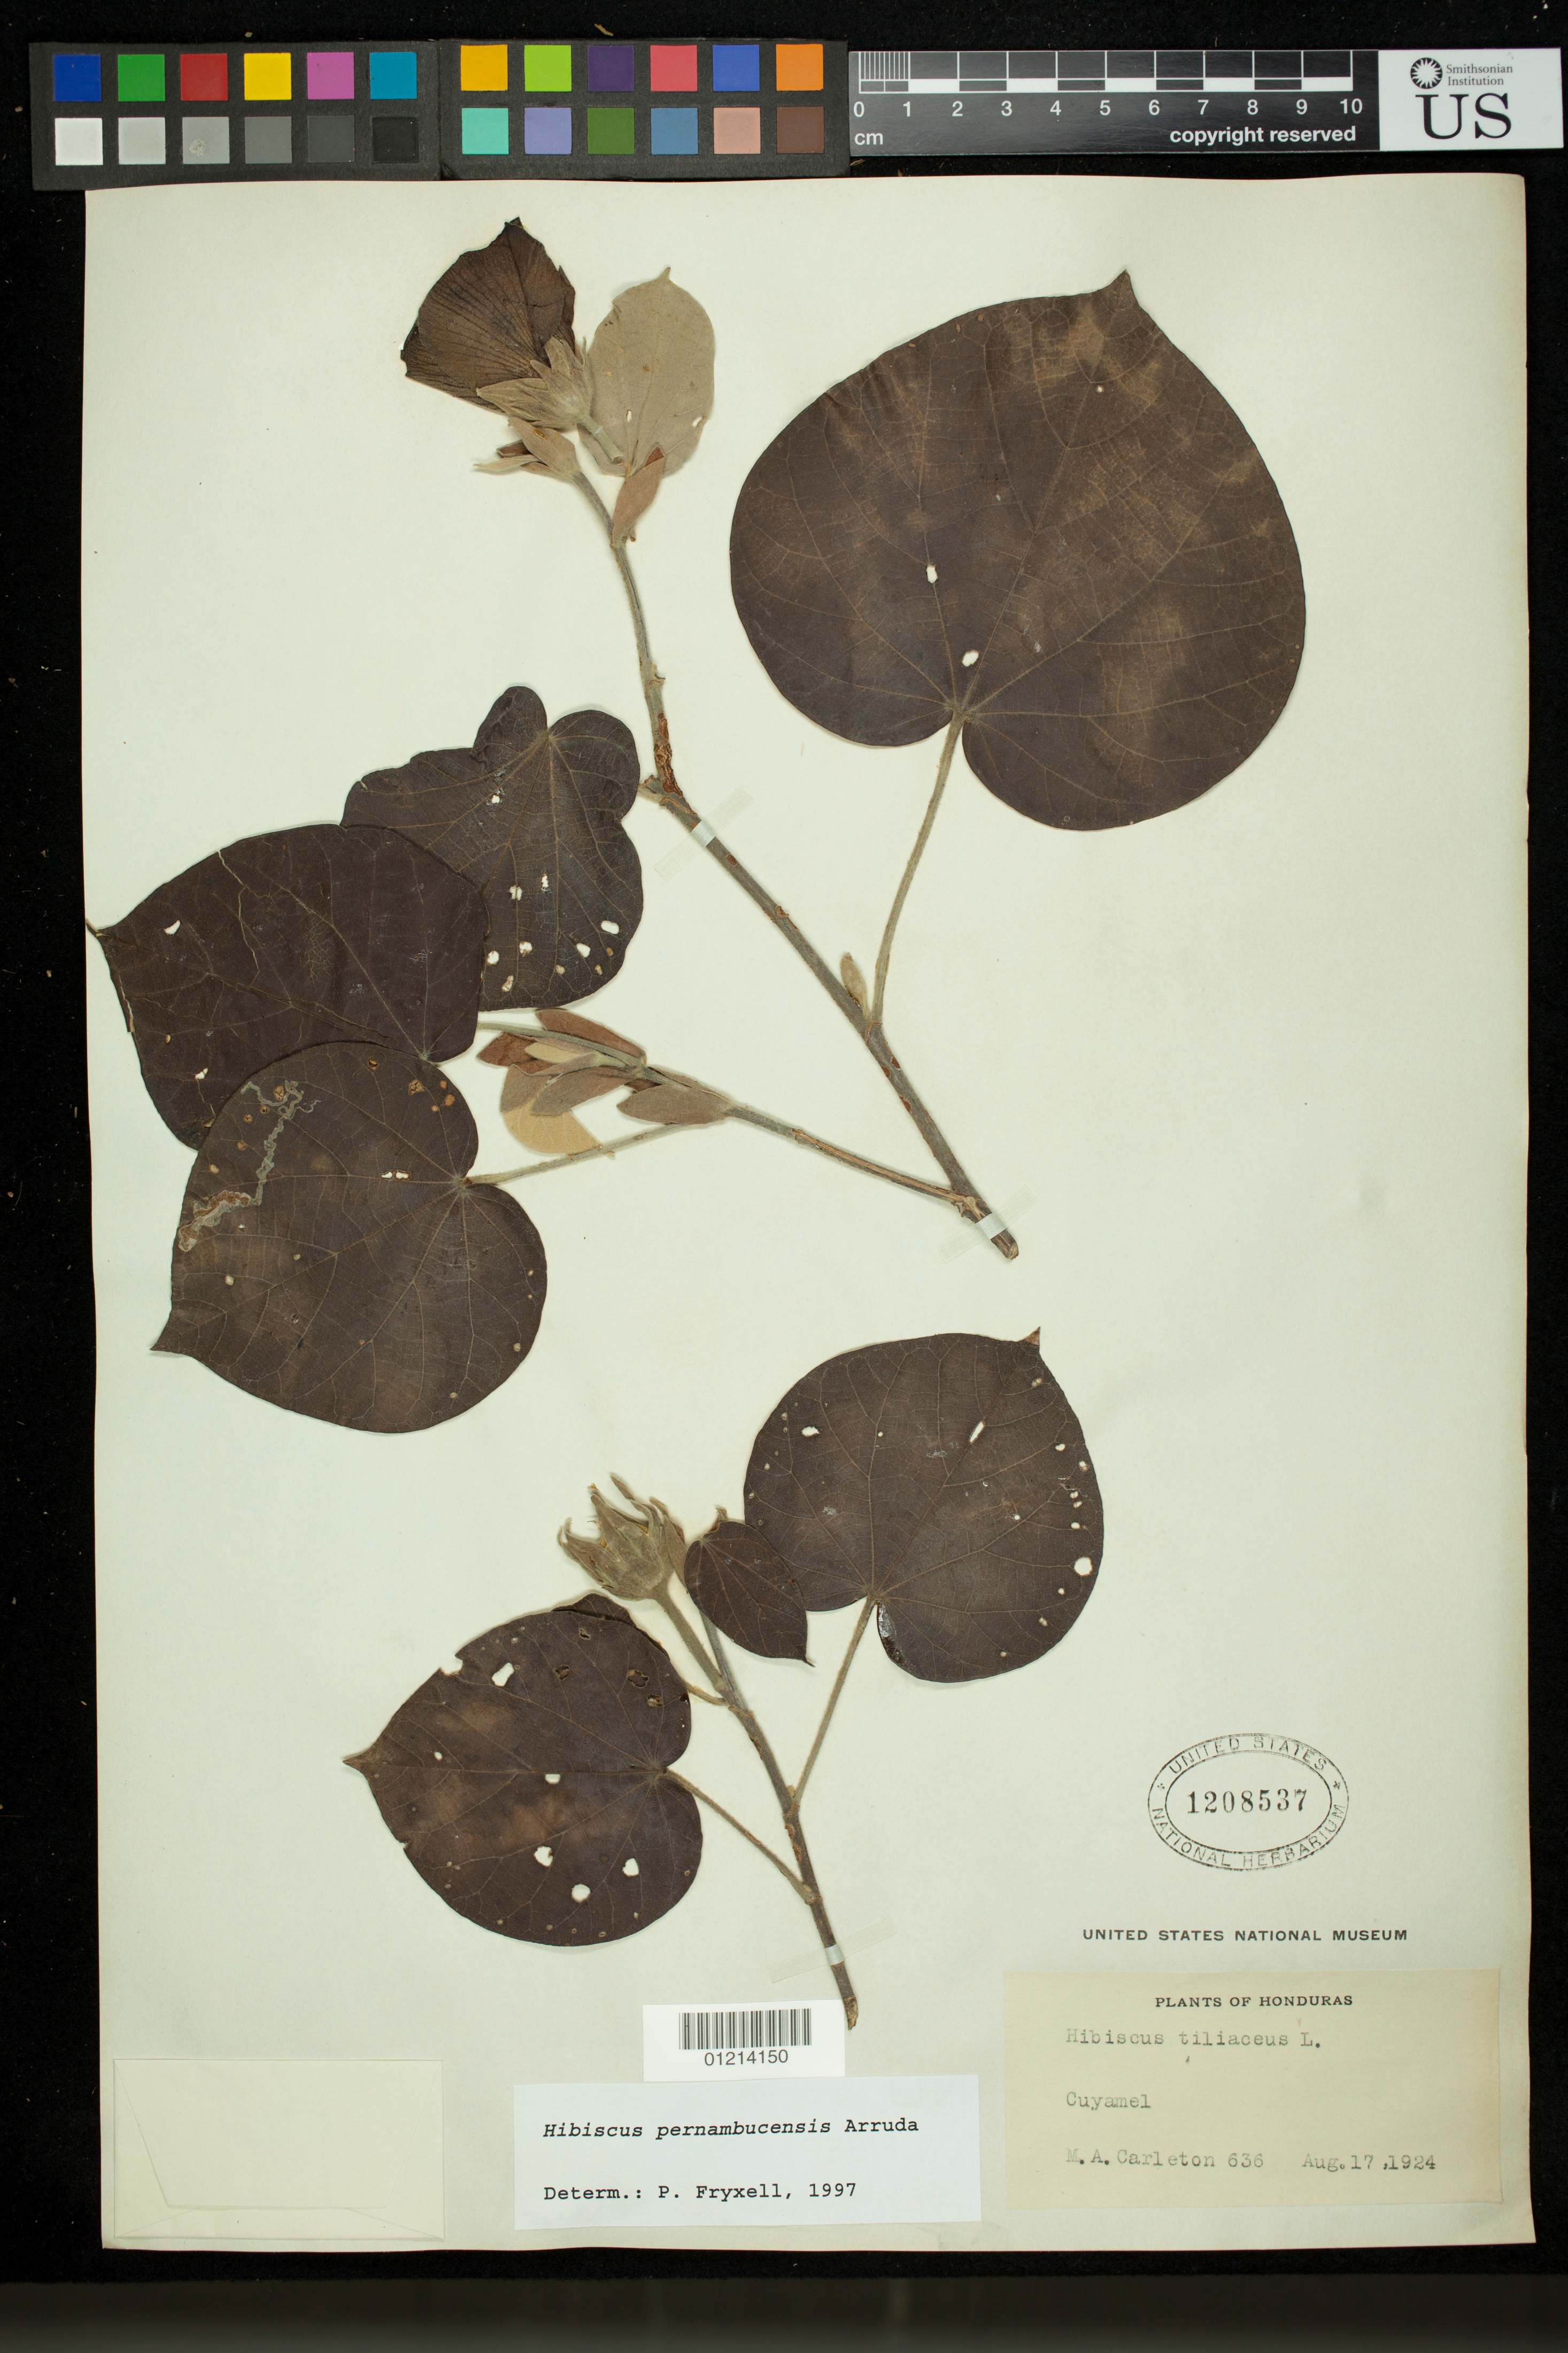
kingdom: Plantae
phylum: Tracheophyta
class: Magnoliopsida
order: Malvales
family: Malvaceae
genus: Talipariti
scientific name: Talipariti tiliaceum var. pernambucense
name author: (Arruda) Fryxell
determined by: Dorr, Laurence J., Curator (BOT), Smithsonian Institution - National Museum of Natural History (UNITED STATES)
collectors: M. A. Carleton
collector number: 636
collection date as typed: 17 Aug 1924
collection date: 1924-08-17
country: Honduras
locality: Cuyamel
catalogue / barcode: US 1208537